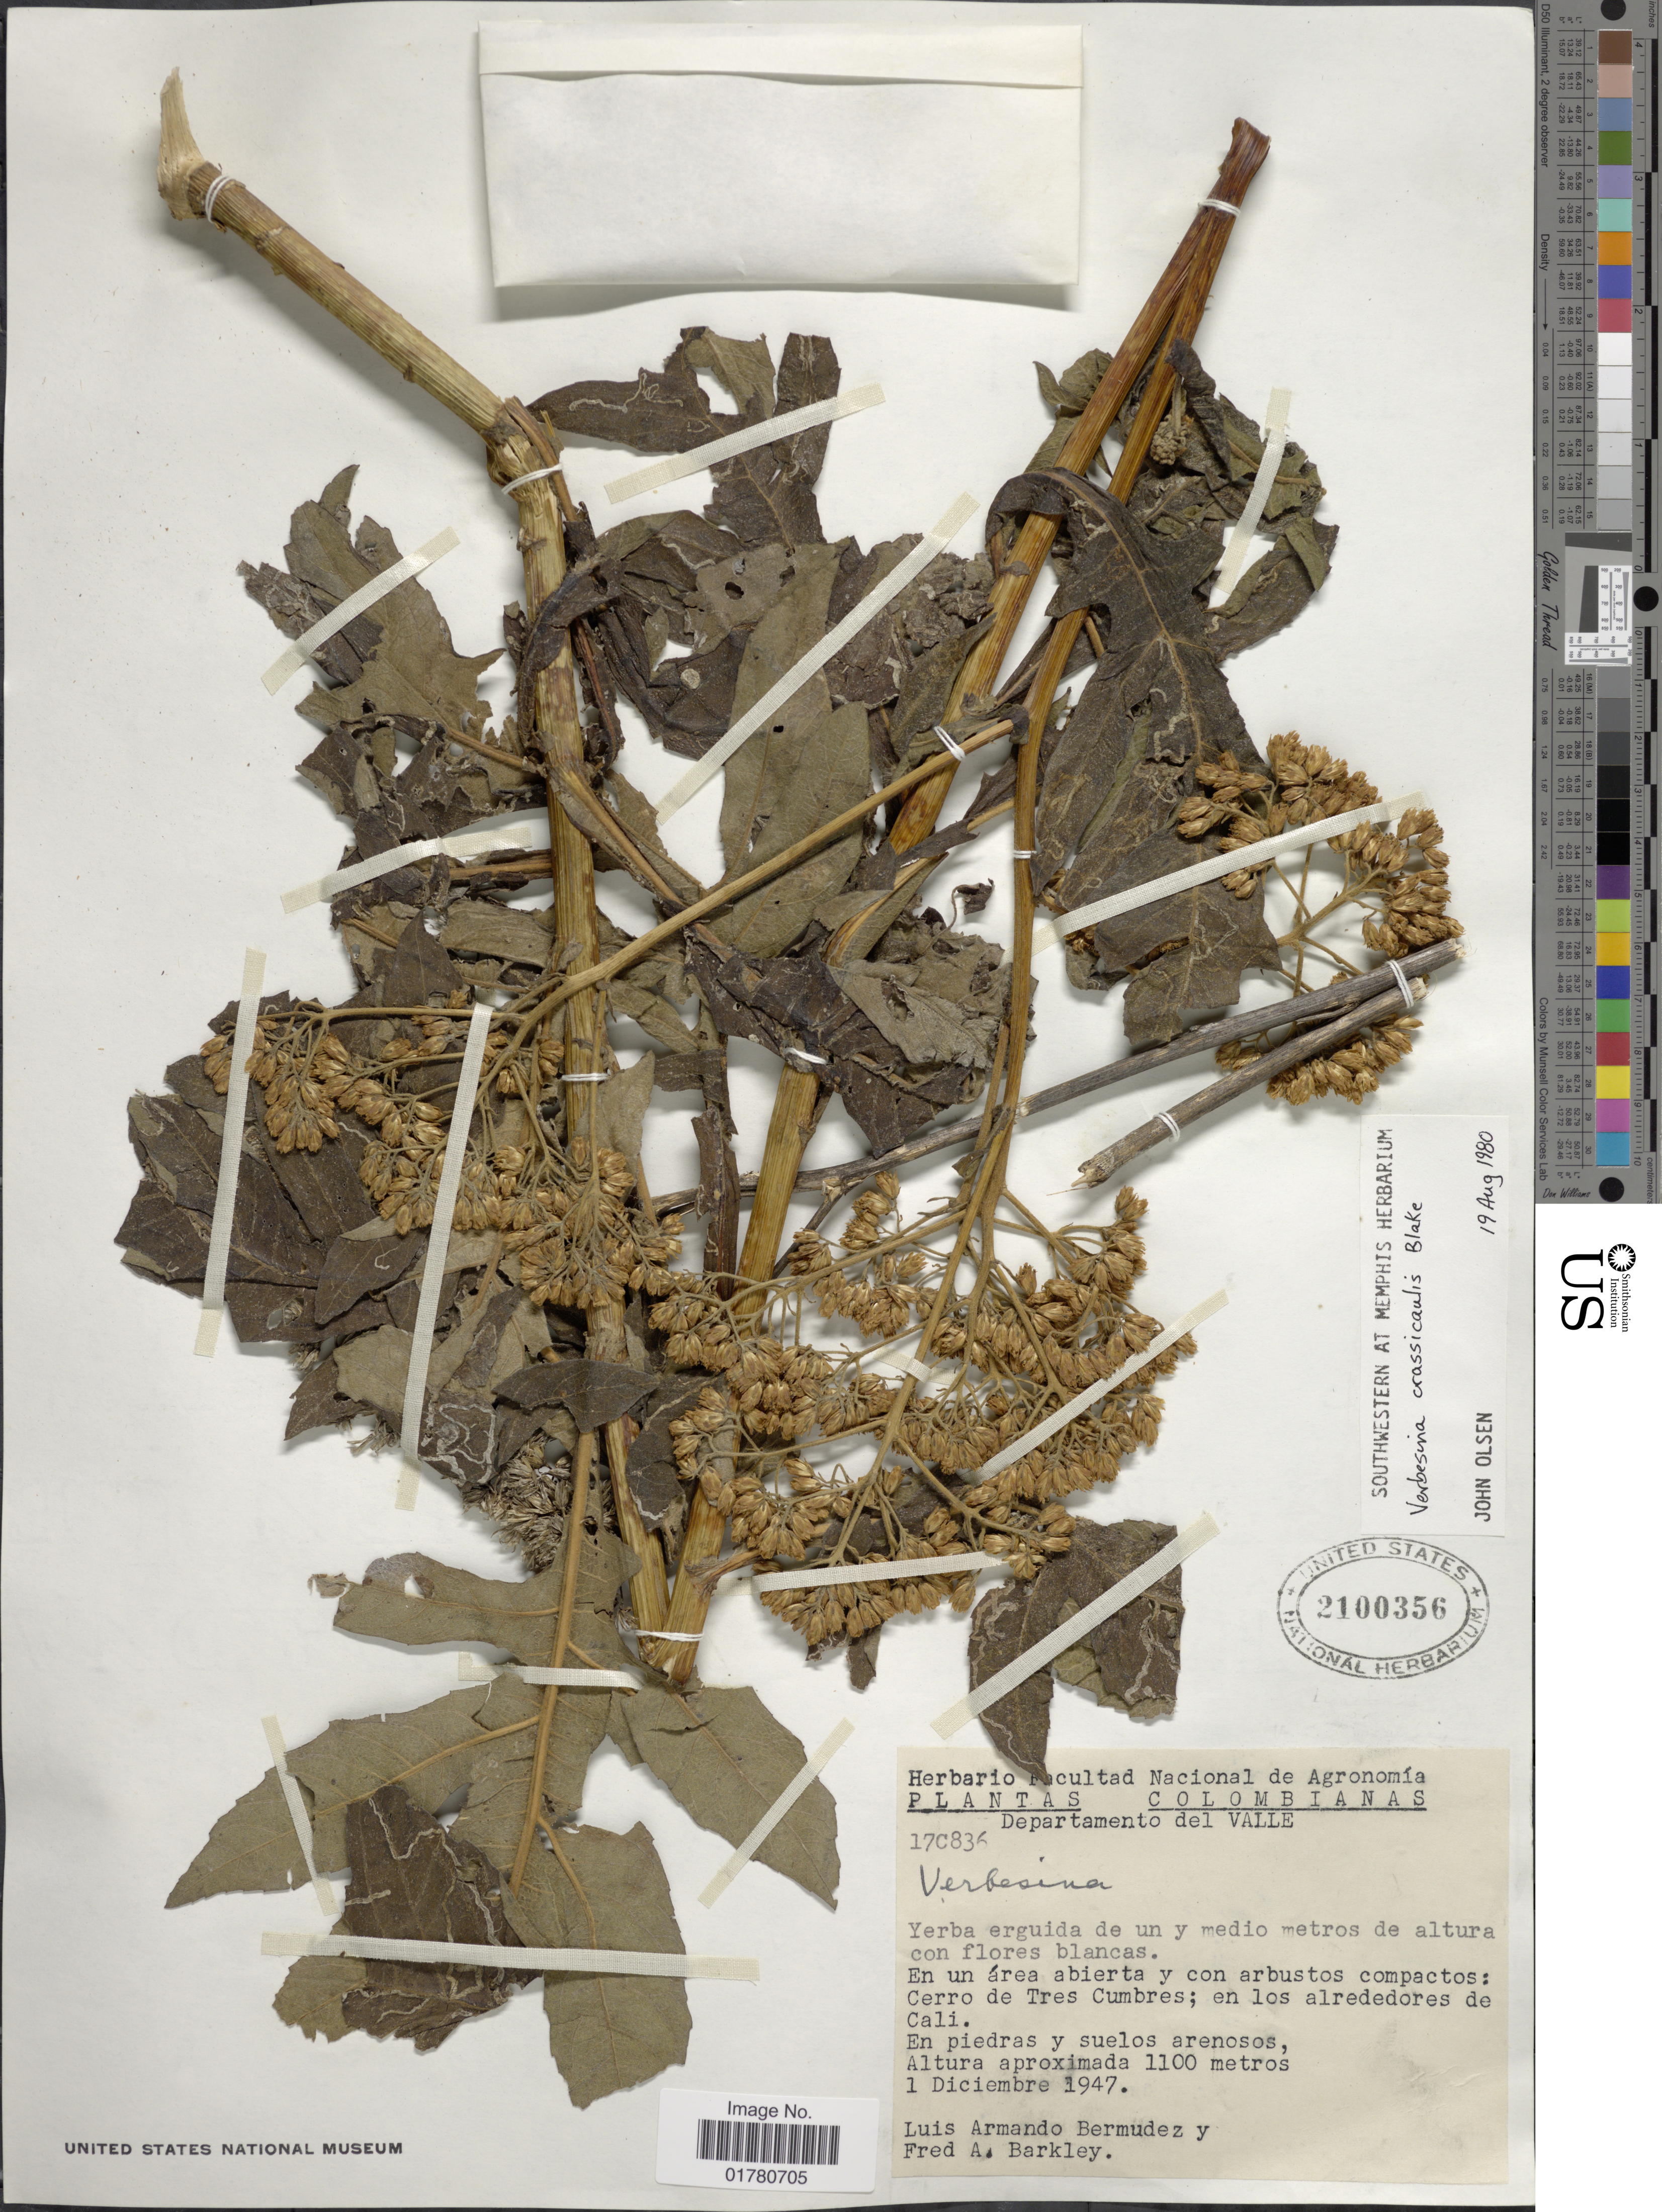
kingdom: Plantae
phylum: Tracheophyta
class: Magnoliopsida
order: Asterales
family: Asteraceae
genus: Verbesina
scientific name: Verbesina crassicaulis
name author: S.F. Blake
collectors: A. Bermúdez & F. A. Barkley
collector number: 17C836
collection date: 1947-12-01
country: Colombia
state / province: Valle del Cauca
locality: Departamento del Valle, En un área abierta y con arbustos compactos: Cerro de Tres Cumbres; en los alrededores de Cali, En piedras y suelos arenosos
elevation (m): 1100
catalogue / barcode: US 2100356